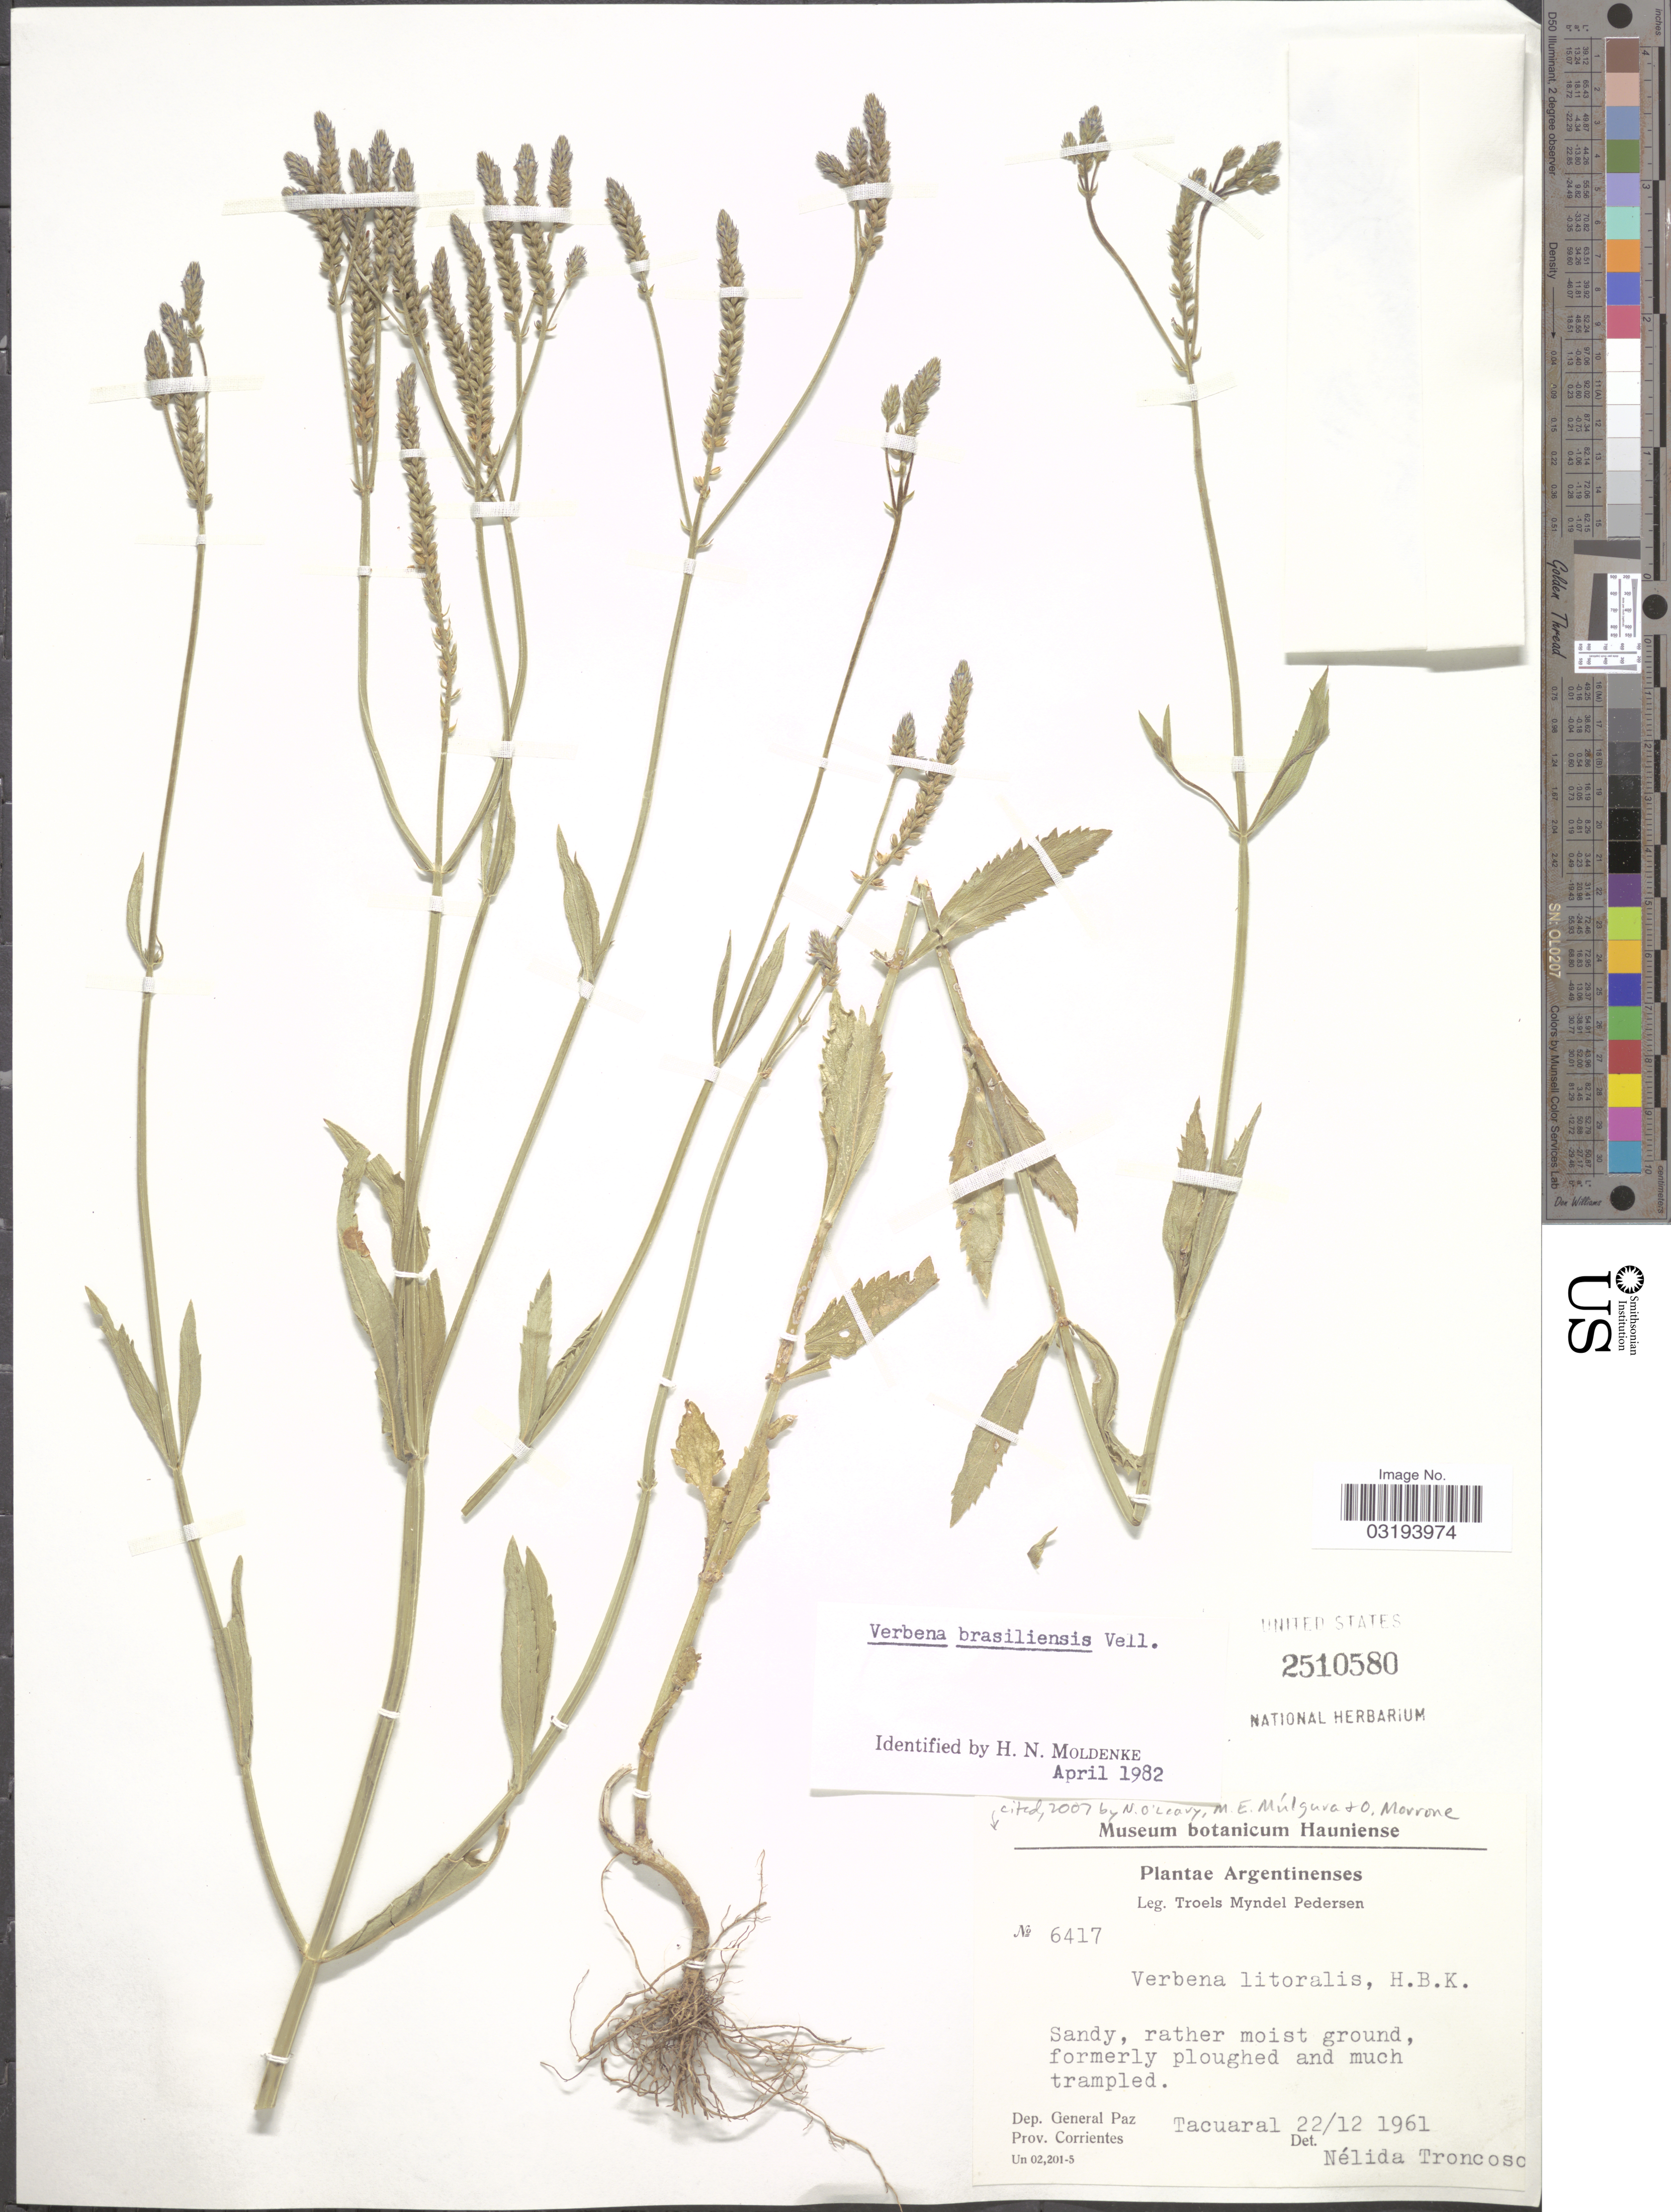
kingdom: Plantae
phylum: Tracheophyta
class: Magnoliopsida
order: Lamiales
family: Verbenaceae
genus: Verbena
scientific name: Verbena litoralis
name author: Kunth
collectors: T. Pederson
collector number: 6417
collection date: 1961-12-22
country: Argentina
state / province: Corrientes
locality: Dep. General Paz. Tacuaral.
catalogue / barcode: US 2510580